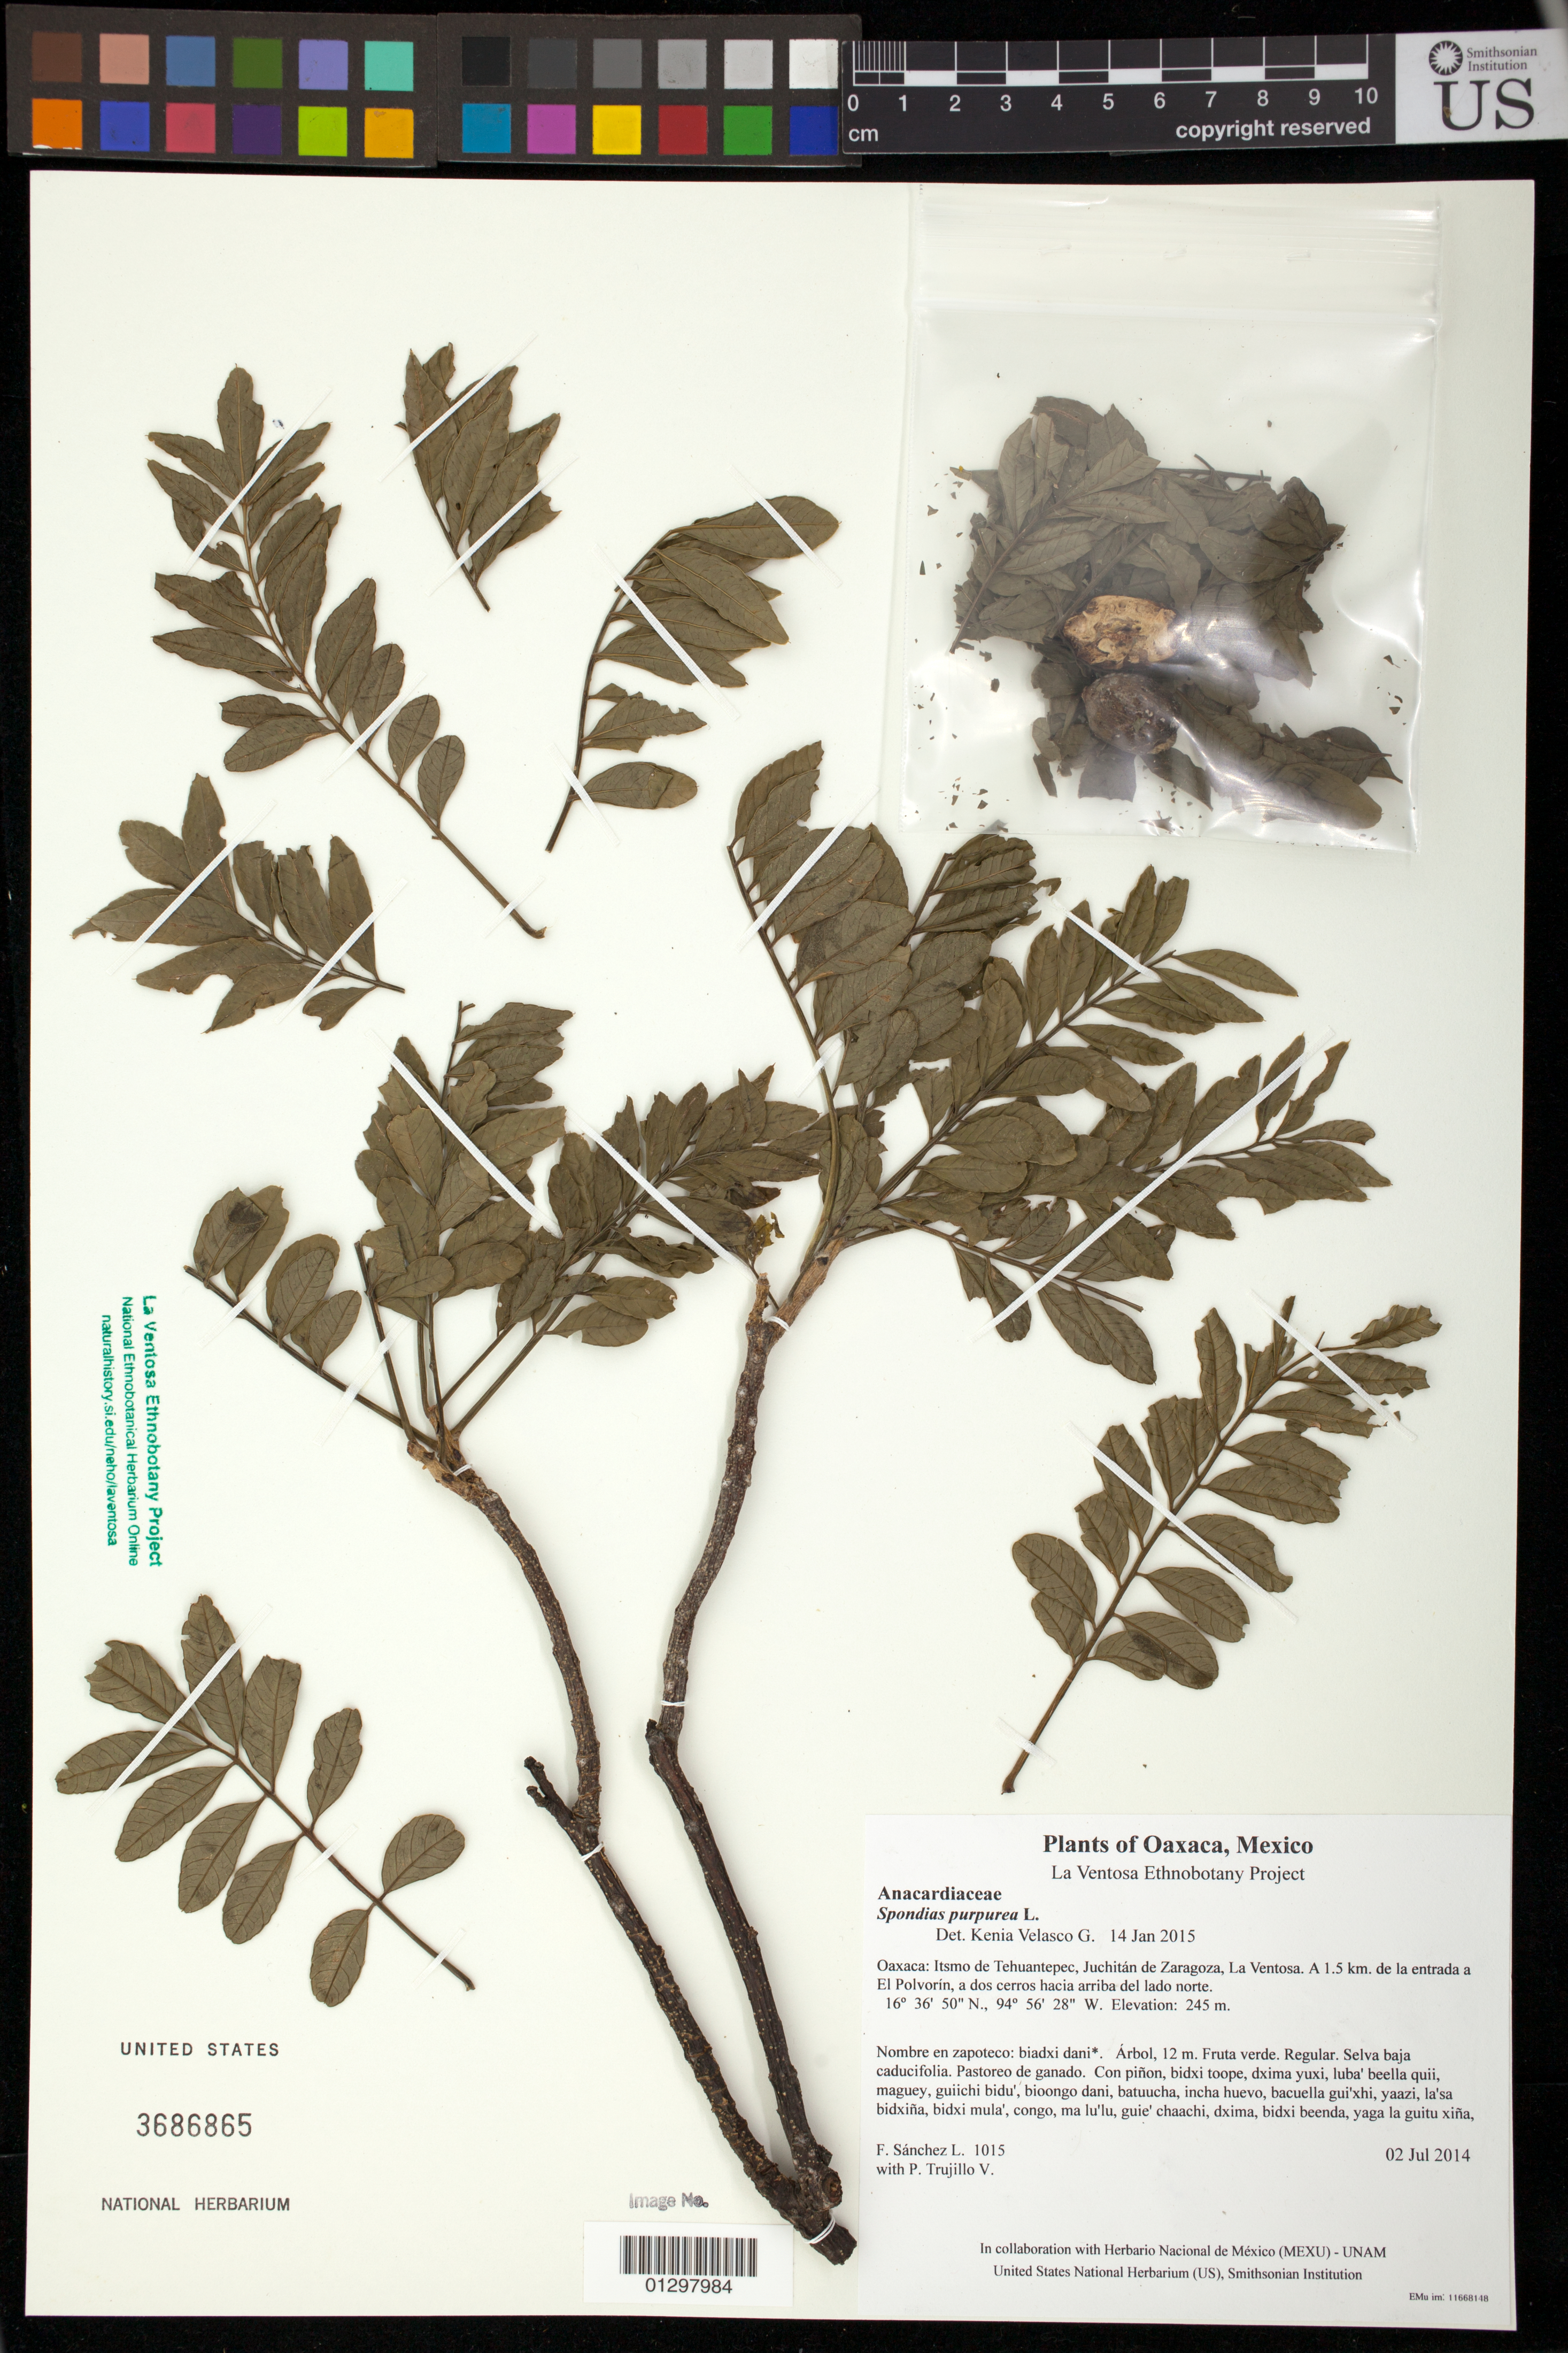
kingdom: Plantae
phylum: Tracheophyta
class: Magnoliopsida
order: Sapindales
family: Anacardiaceae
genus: Spondias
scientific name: Spondias purpurea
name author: L.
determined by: Mitchell, John D.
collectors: F. Sánchez L. & P. Trujillo V.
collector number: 1015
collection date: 2014-07-02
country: Mexico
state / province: Oaxaca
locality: Itsmo de Tehuantepec, Juchitán de Zaragoza, La Ventosa. A 1.5 km. de la entrada a El Polvorín, a dos cerros hacia arriba del lado norte.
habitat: Selva baja caducifolia. Pastoreo de ganado.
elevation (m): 245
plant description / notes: JEBOT, MEXU, US; Yaga. 12 m. Cuaananaxhi naga'. Nuu.; ciruelo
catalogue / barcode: US 3686865